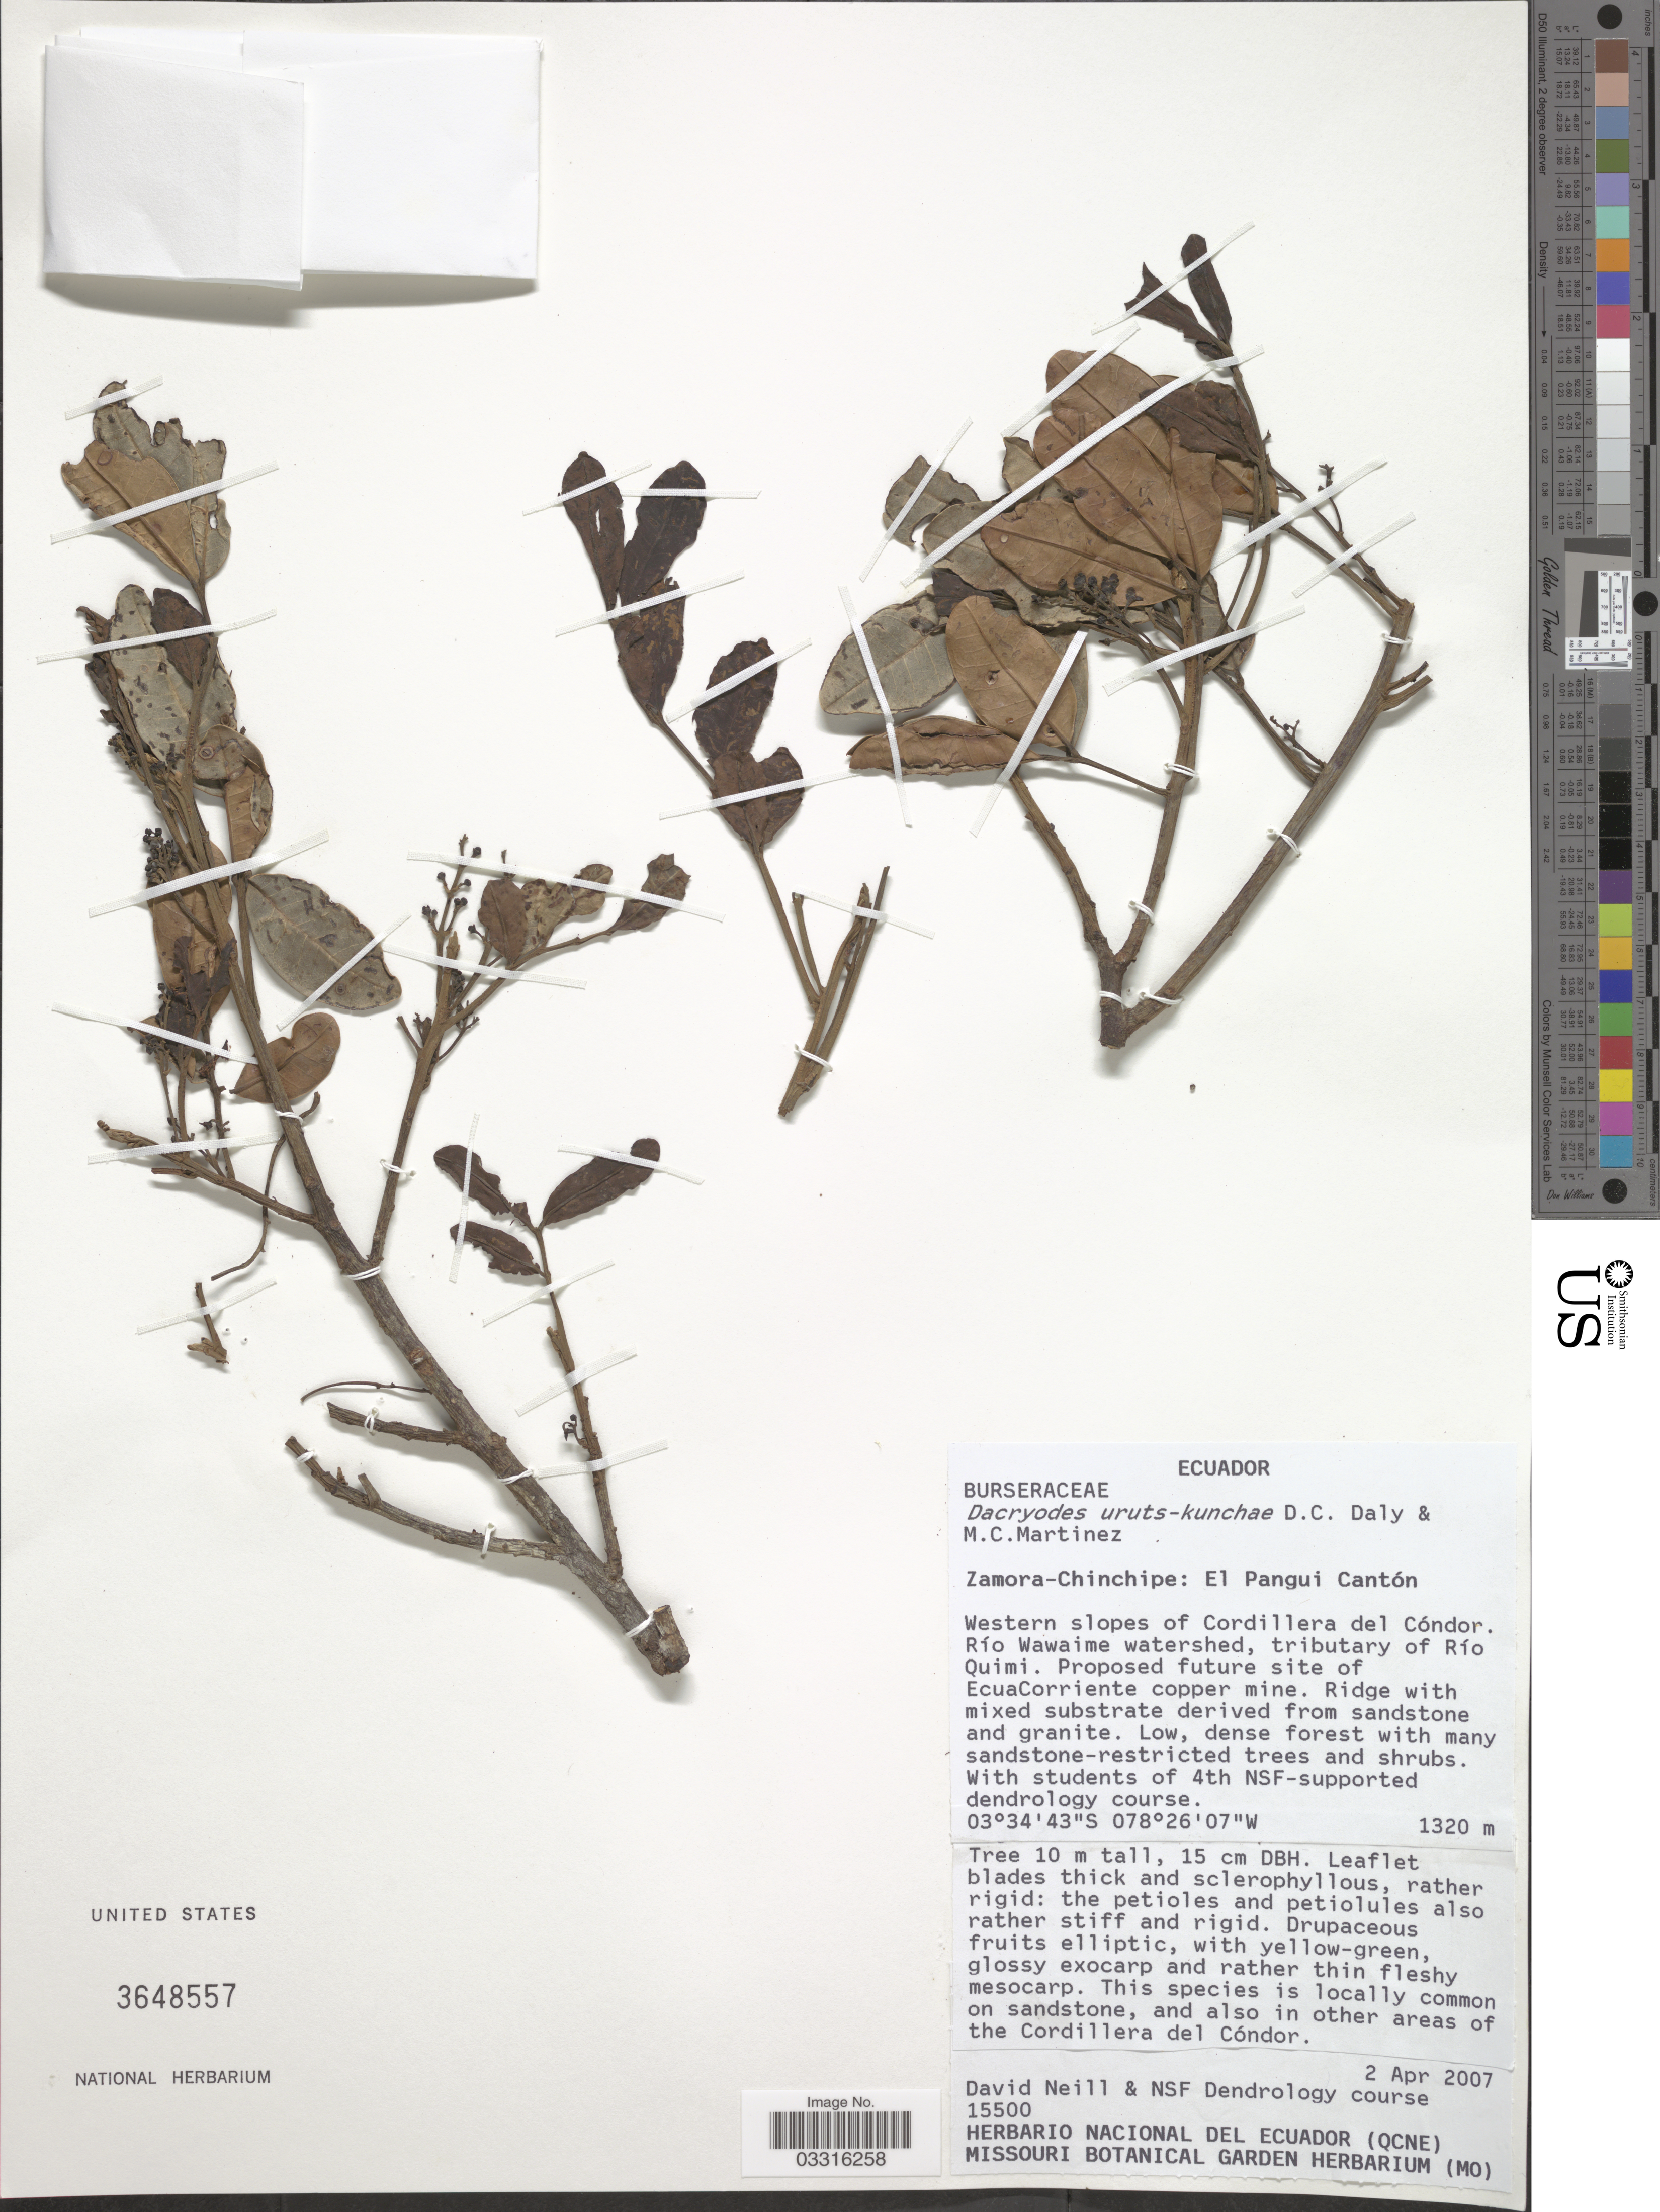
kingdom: Plantae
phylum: Tracheophyta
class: Magnoliopsida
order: Sapindales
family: Burseraceae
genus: Dacryodes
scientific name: Dacryodes uruts-kunchae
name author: Daly et al.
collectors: D. Neill & NSF Dendrology Course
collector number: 15500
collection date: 2007-04-02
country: Ecuador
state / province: Zamora-Chinchipe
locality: El Pangui Cantón, Western slopes of Cordillera del Cóndor. Río Wawaime watershed, tributary of Río Quimi.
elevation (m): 1320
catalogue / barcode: US 3648557